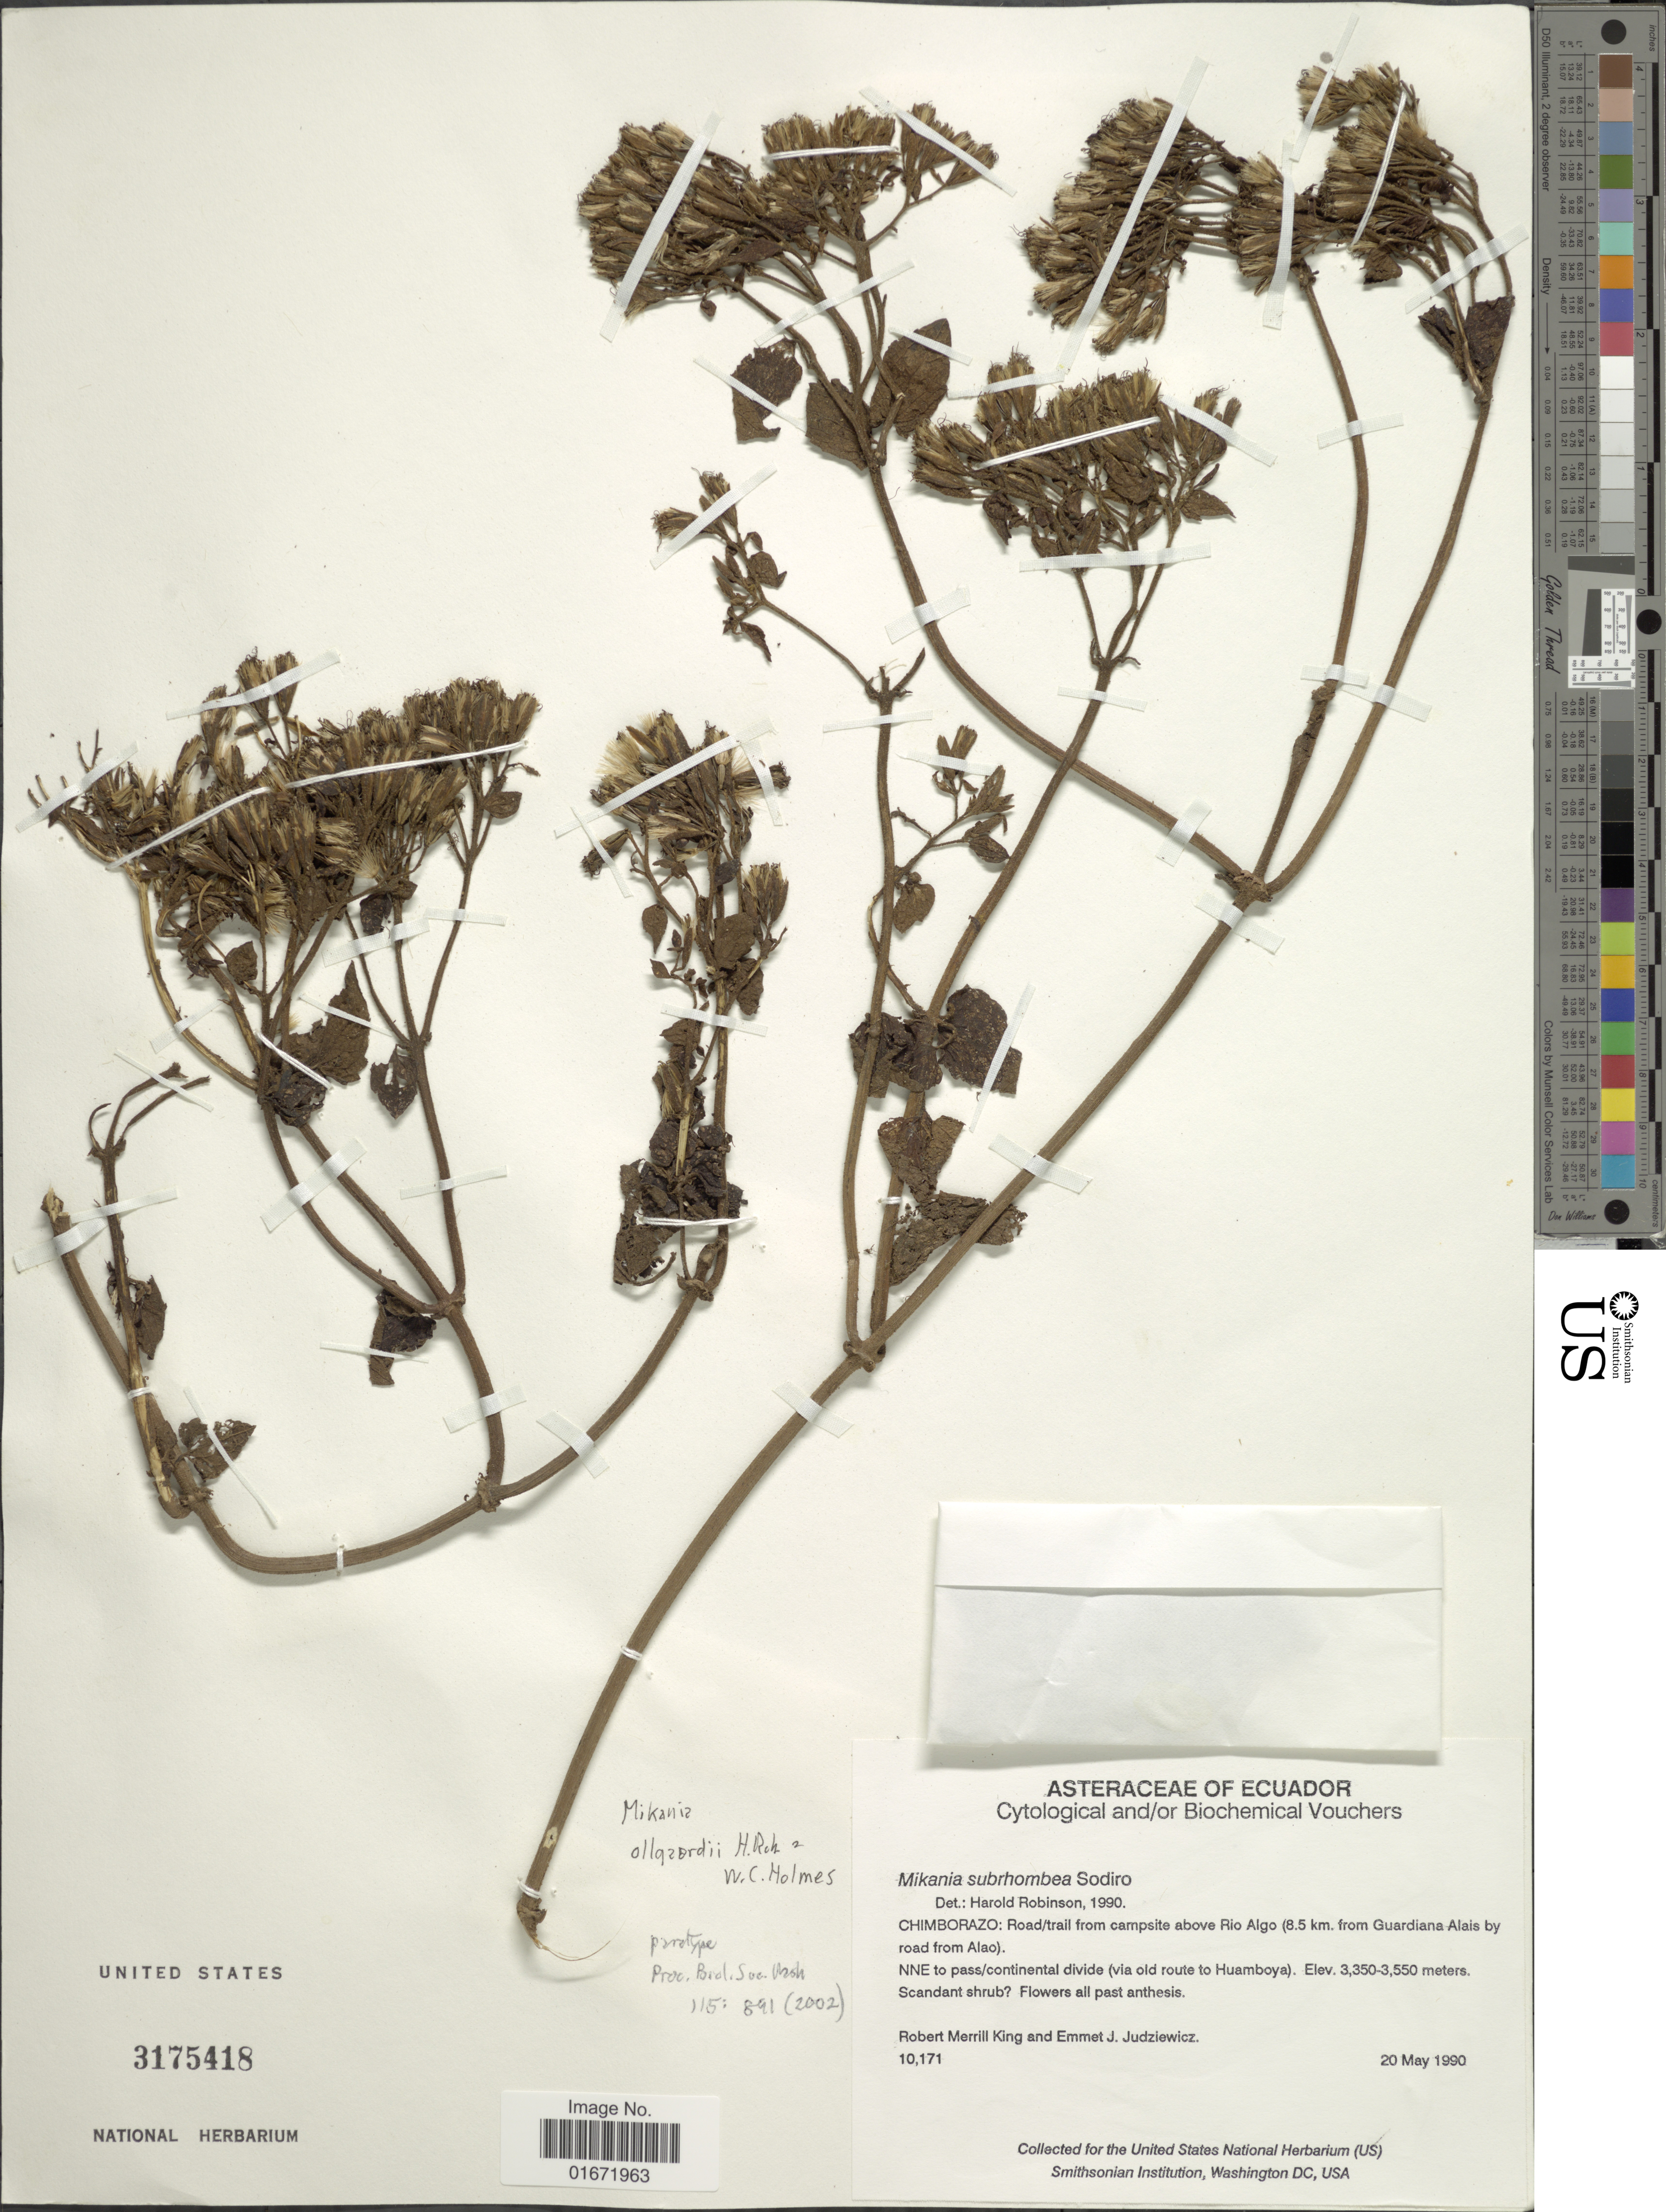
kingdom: Plantae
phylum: Tracheophyta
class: Magnoliopsida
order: Asterales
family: Asteraceae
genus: Mikania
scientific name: Mikania ollgaardii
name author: H. Rob. & W.C. Holmes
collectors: R. M. King & E. J. Judziewicz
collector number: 10171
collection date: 1990-05-20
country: Ecuador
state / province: Chimborazo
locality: Road/trail from campsite above Rio Algo (8.5 km. from Guardiana Alais by road from Alao). NNE to pass/continental divide (via old route to Huamboya)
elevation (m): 3350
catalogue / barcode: US 3175418